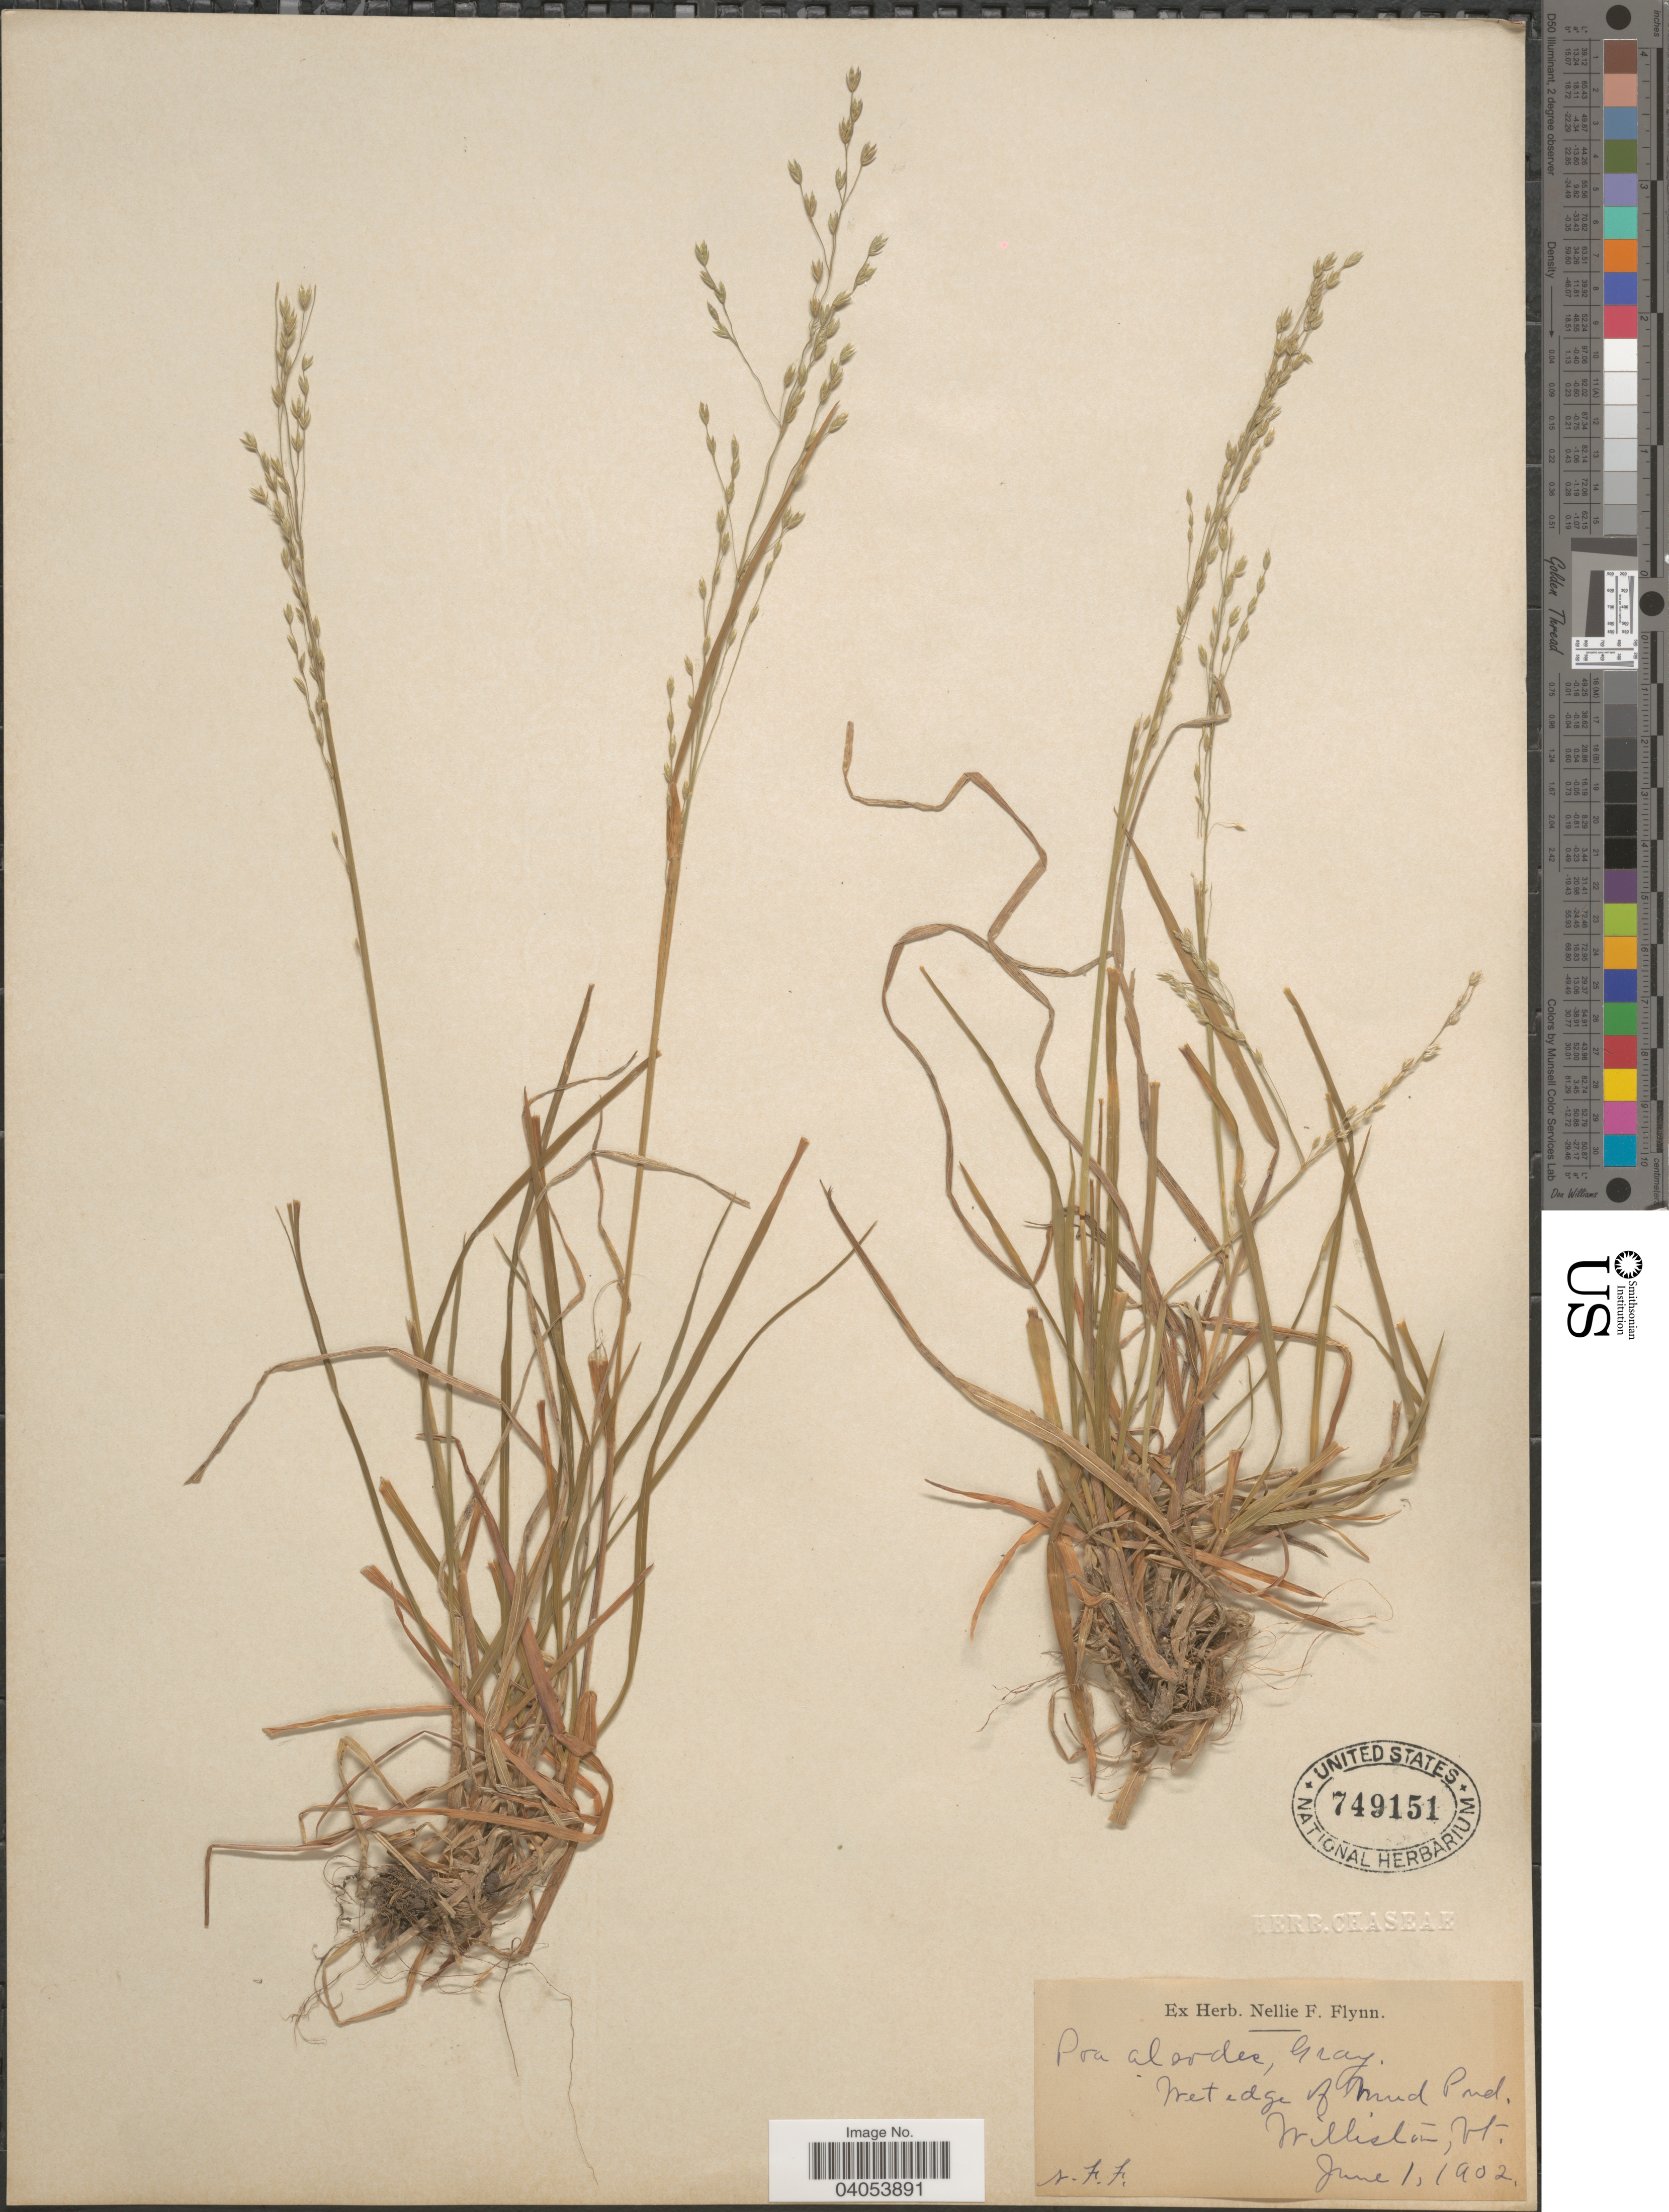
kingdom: Plantae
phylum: Tracheophyta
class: Liliopsida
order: Poales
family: Poaceae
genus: Poa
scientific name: Poa alsodes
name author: A. Gray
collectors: N. Flynn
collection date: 1902-06-01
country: United States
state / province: Vermont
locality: Mud Pnd. Williston.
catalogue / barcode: US 749151